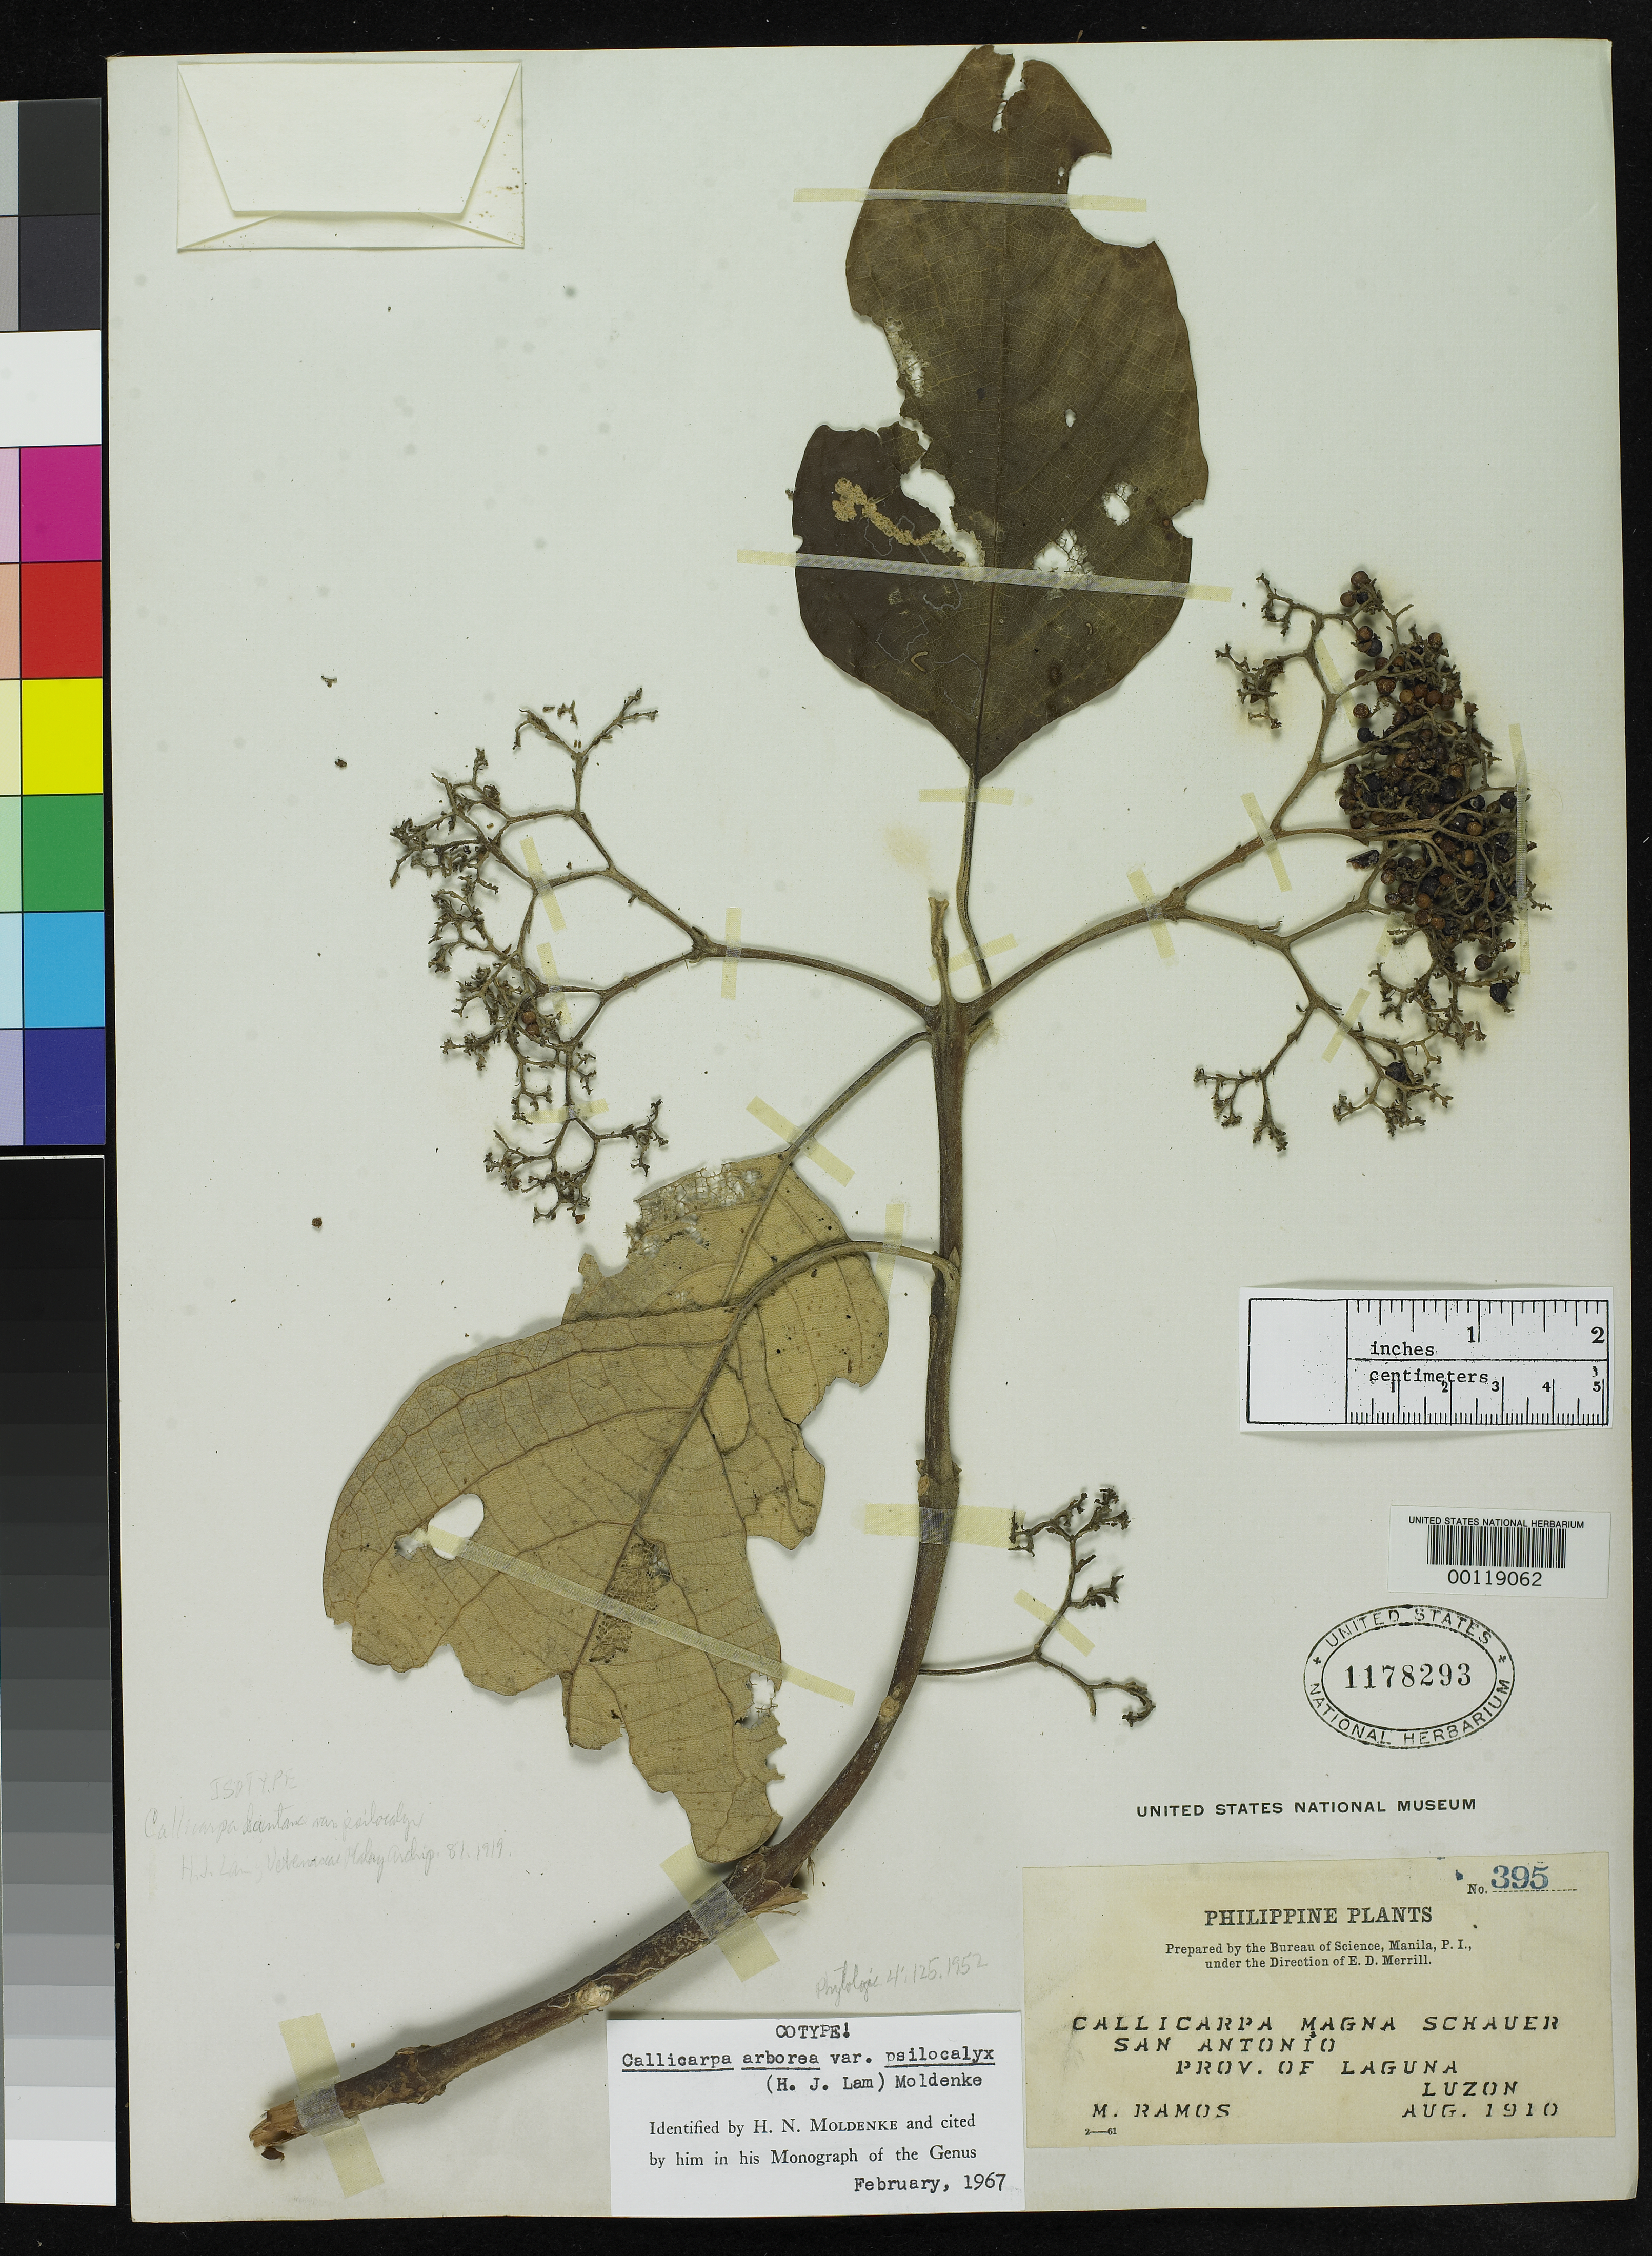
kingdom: Plantae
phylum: Tracheophyta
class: Magnoliopsida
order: Lamiales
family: Lamiaceae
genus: Callicarpa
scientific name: Callicarpa lanata var. psilocalyx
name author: H.J. Lam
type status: Isotype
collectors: M. Ramos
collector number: Bur. Sci. 395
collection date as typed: Aug 1910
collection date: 1910-08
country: Philippines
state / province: Calabarzon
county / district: Laguna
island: Luzon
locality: San Antonio.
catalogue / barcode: US 1178293